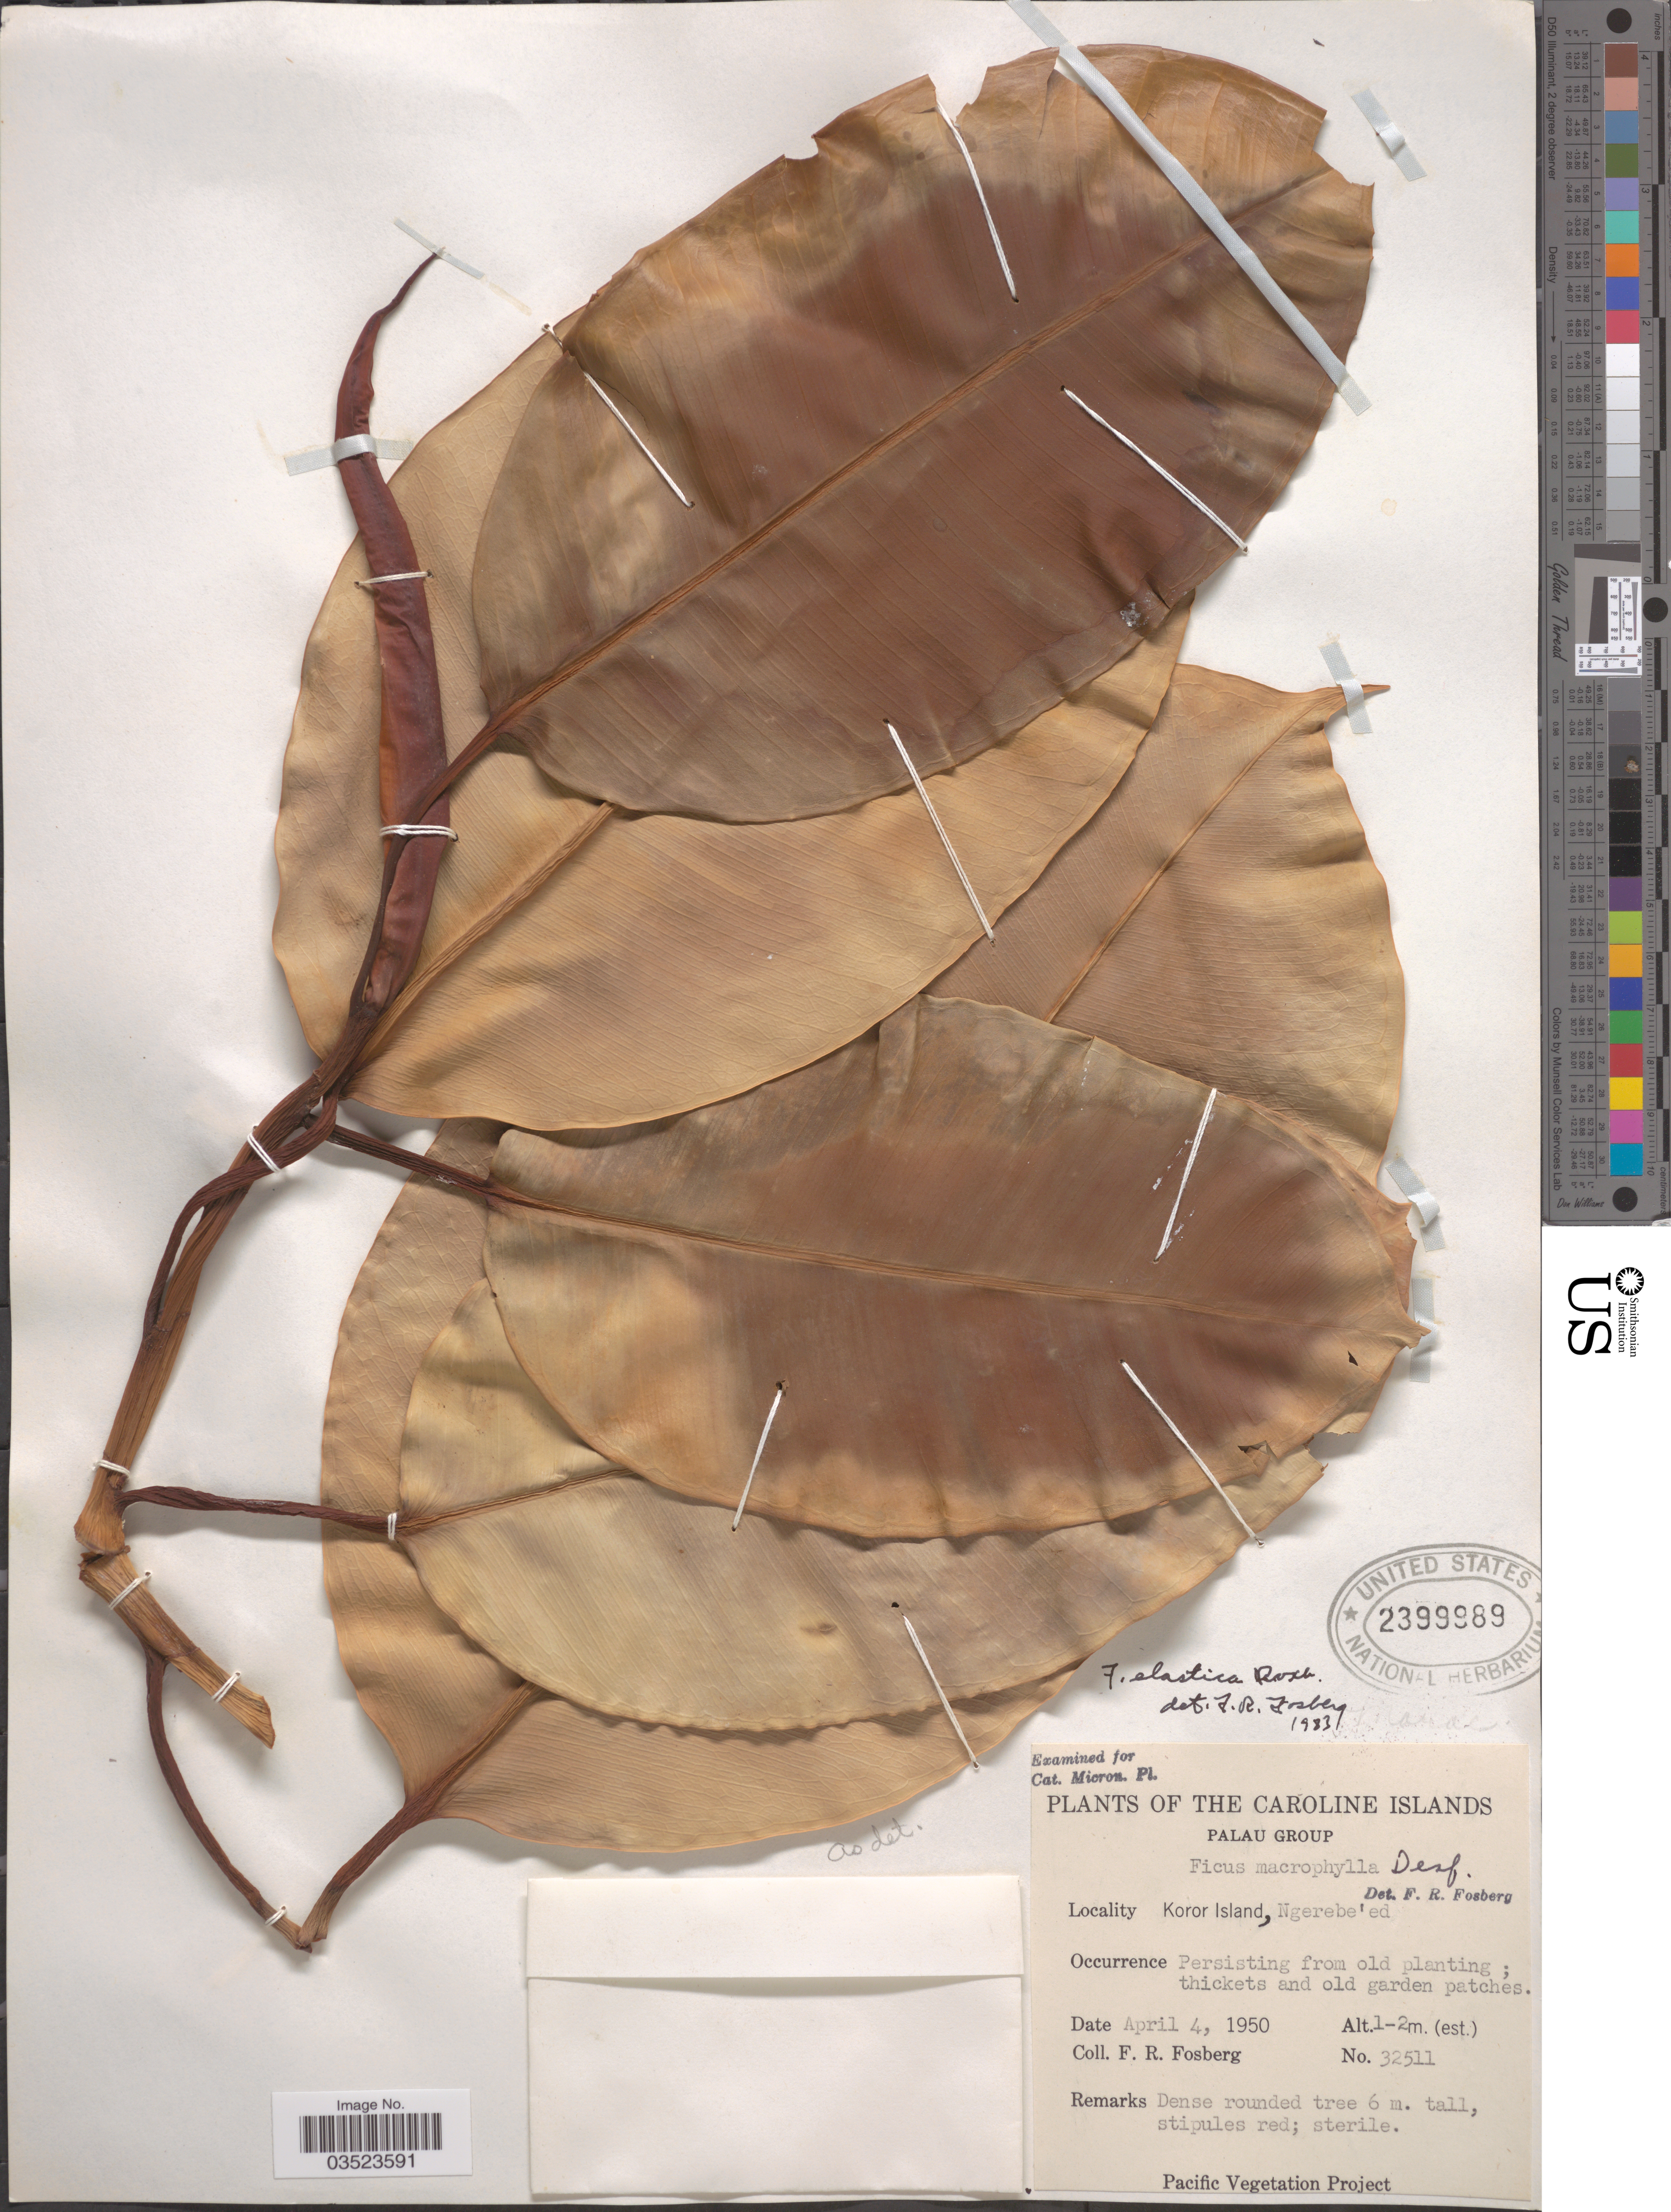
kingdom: Plantae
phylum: Tracheophyta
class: Magnoliopsida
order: Rosales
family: Moraceae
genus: Ficus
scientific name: Ficus elastica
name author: Roxb.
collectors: F. R. Fosberg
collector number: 32511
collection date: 1950-04-04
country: Palau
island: Oreor [Koror]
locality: Caroline Islands. Palau Group. Koror Island, Ngerebe'ed.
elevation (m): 1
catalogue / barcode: US 2399989